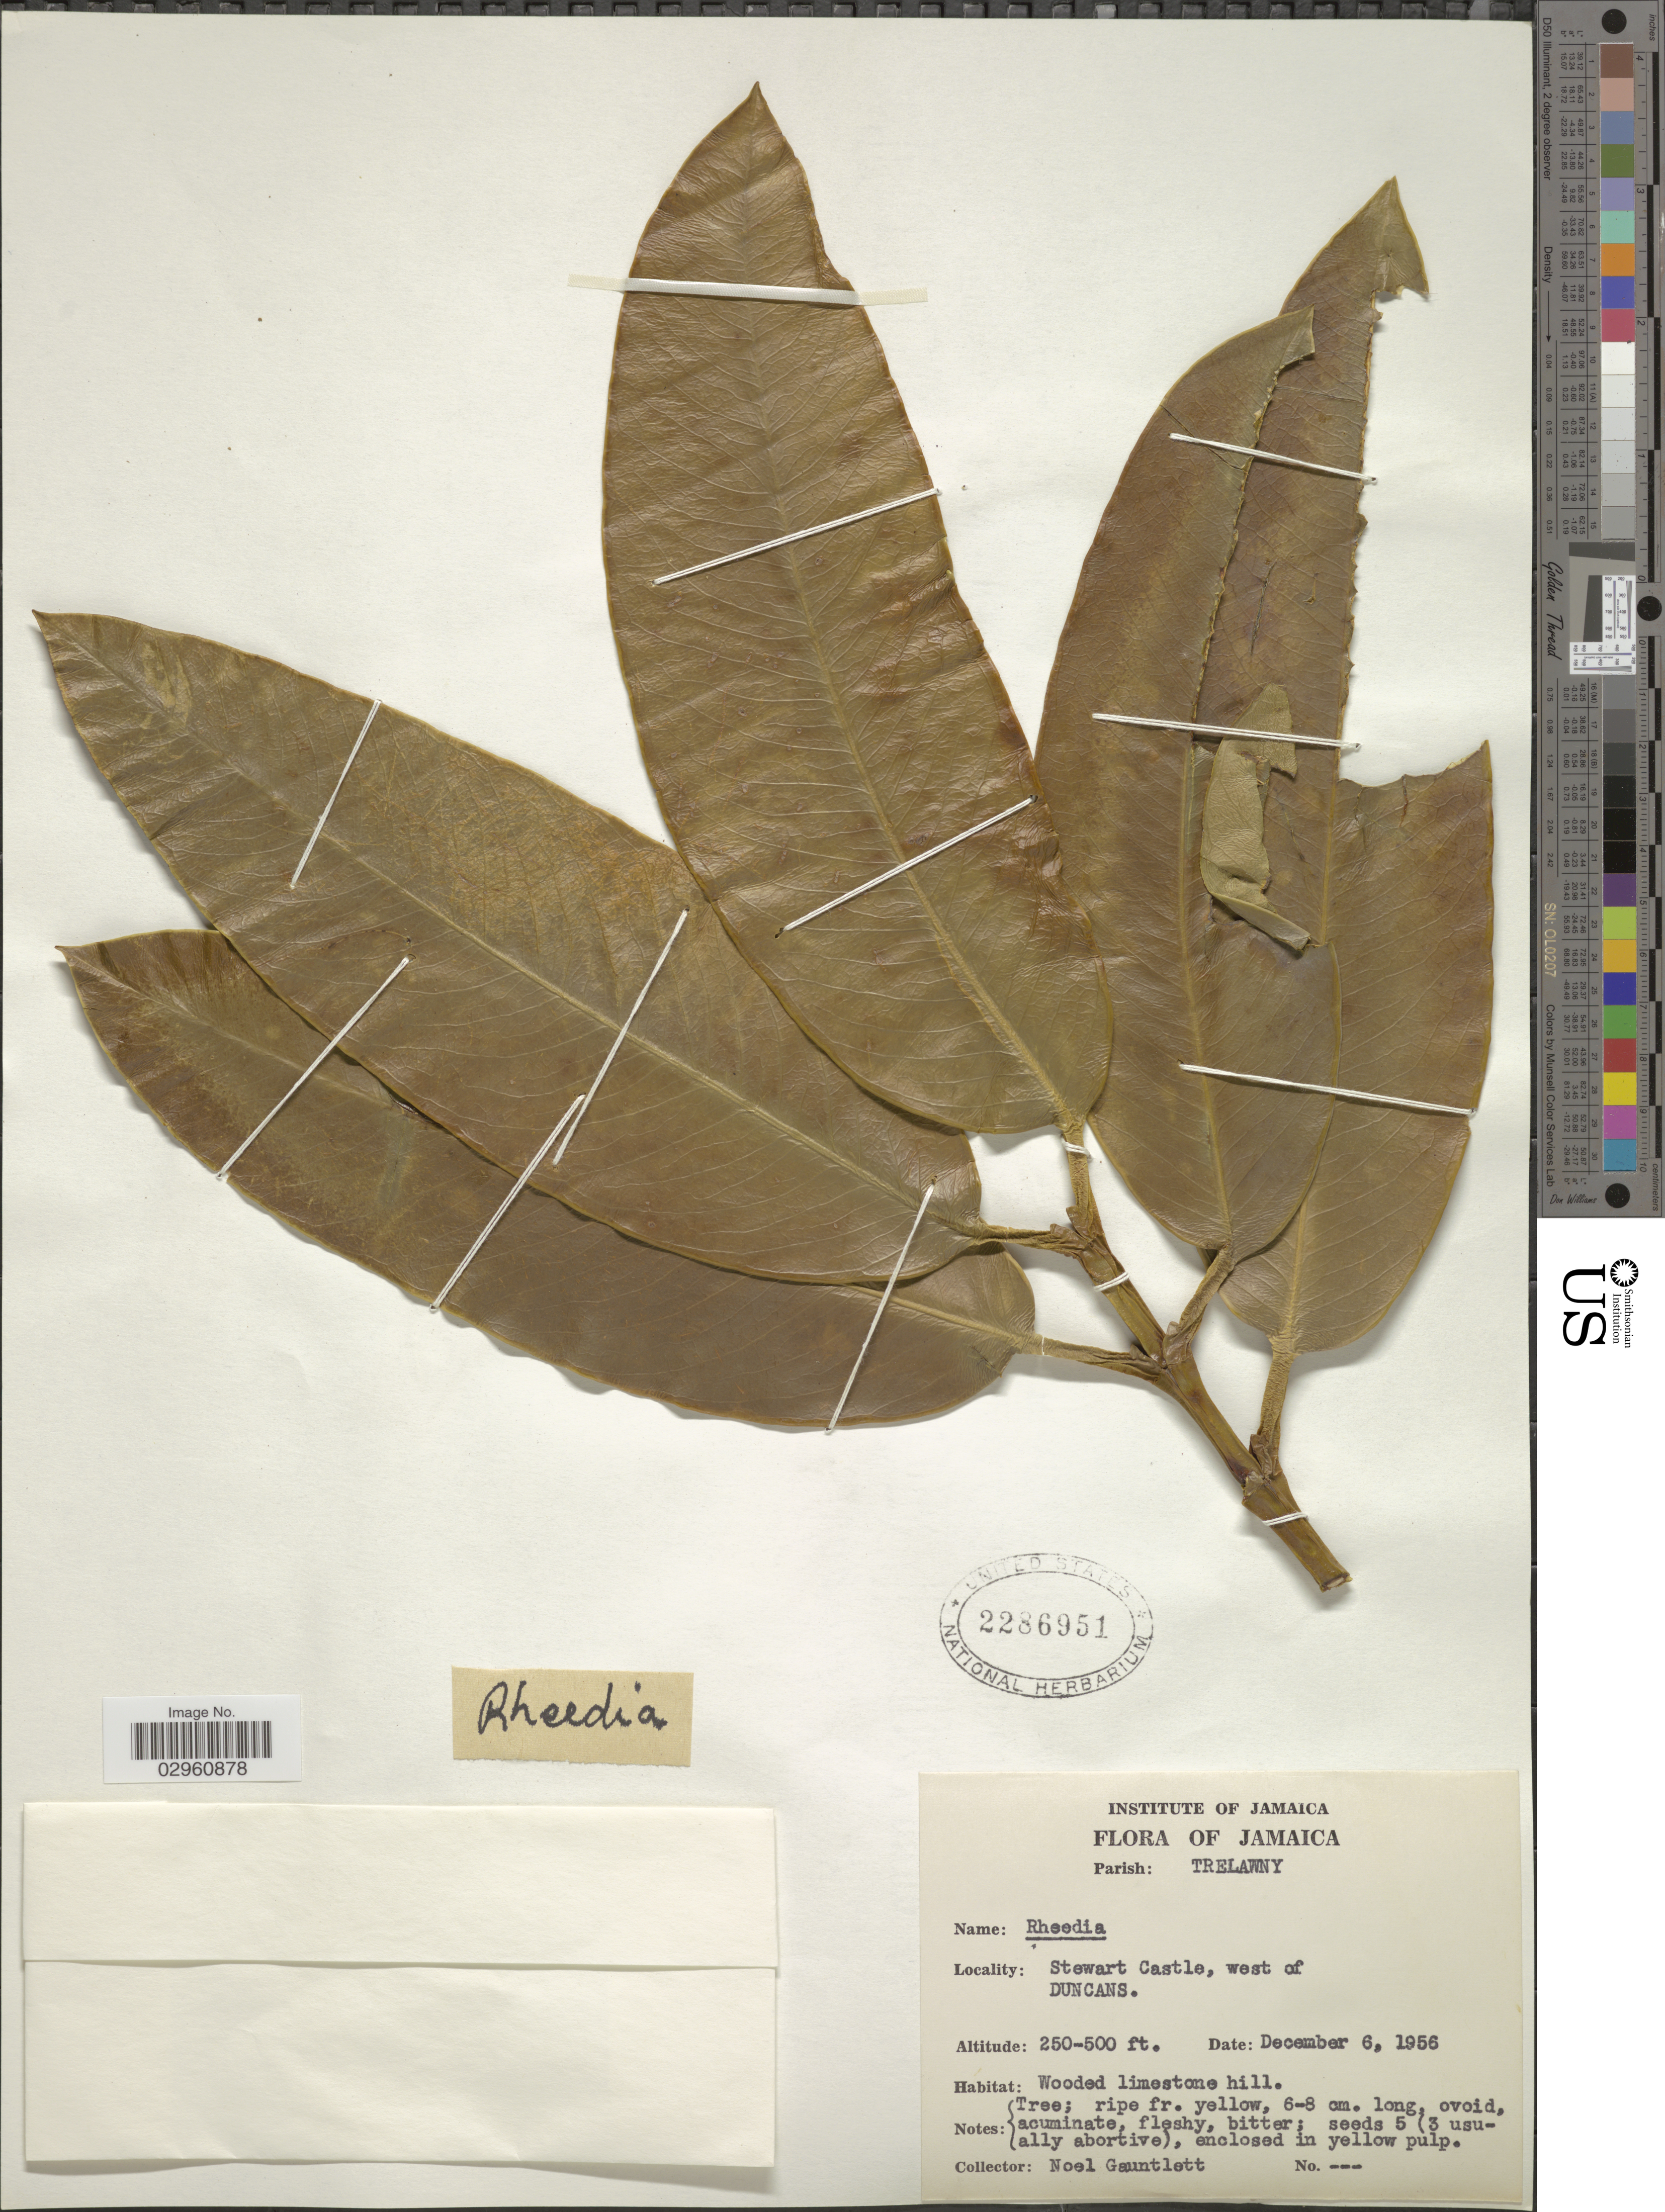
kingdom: Plantae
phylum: Tracheophyta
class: Magnoliopsida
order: Malpighiales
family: Clusiaceae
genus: Garcinia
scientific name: Garcinia sp.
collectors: N. Gauntlett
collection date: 1956-12-06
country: Jamaica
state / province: Trelawny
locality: Stewart Castle, west of Duncans.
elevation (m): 76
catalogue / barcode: US 2286951